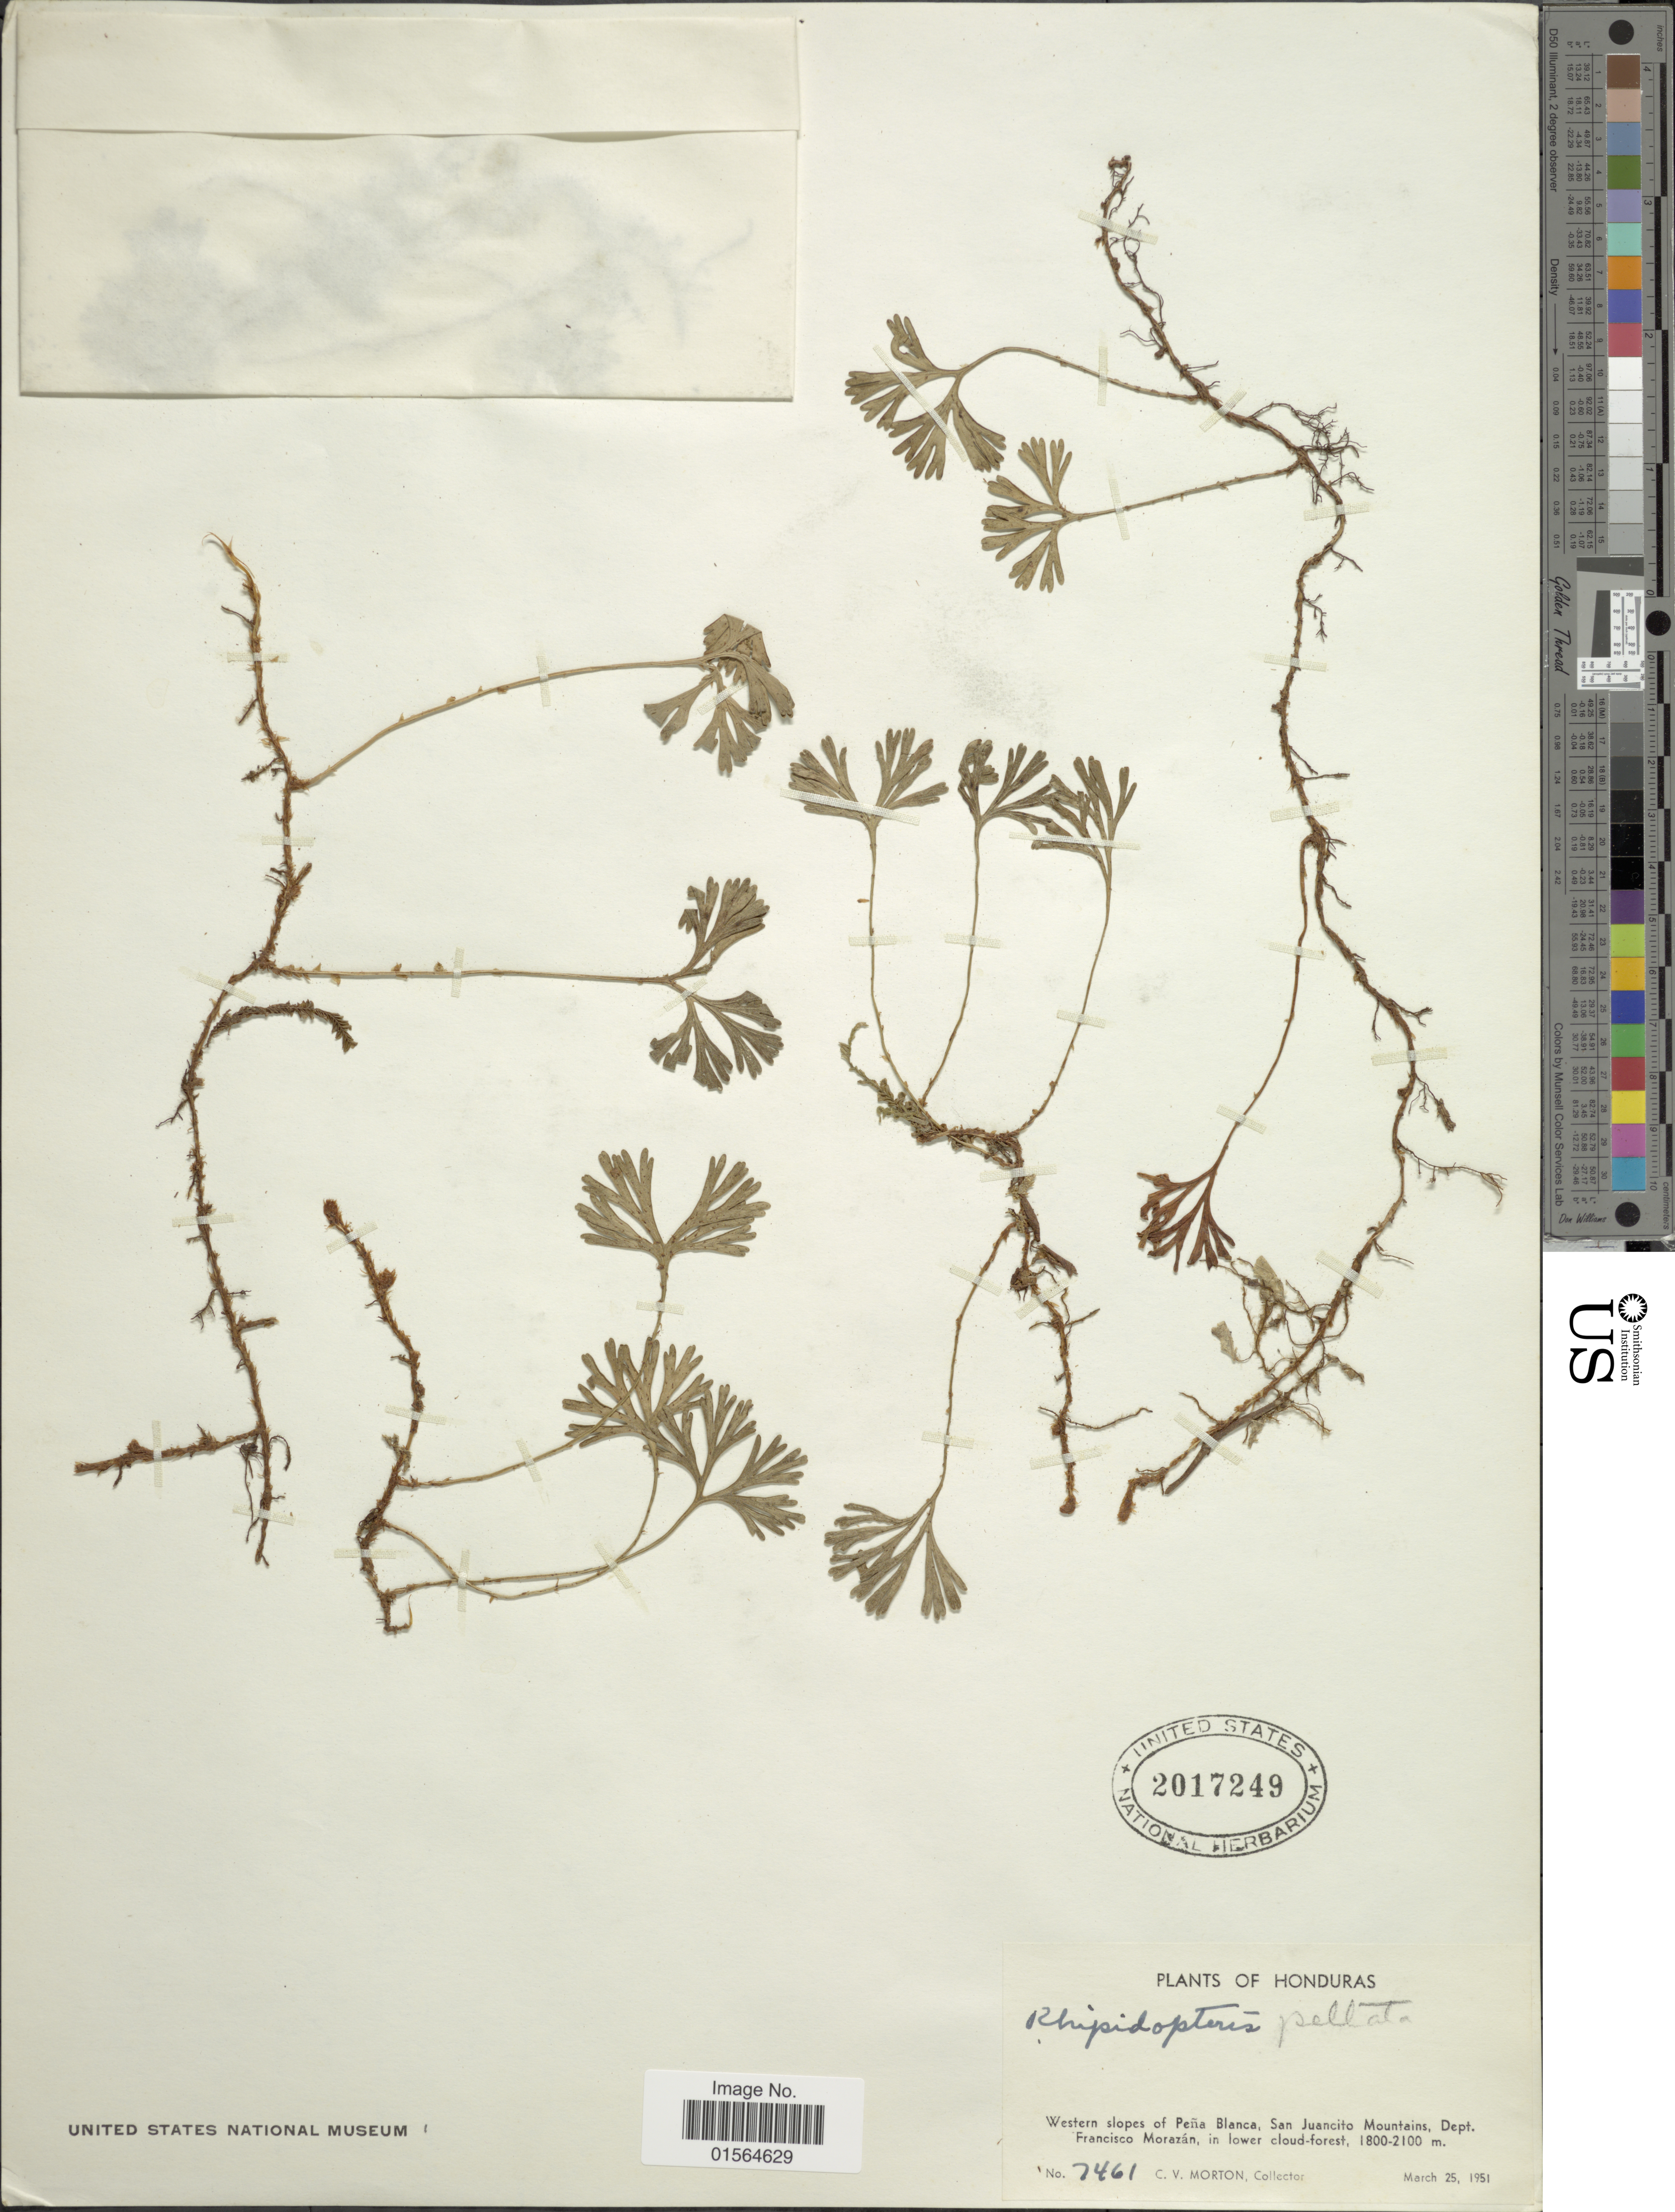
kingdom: Plantae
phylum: Tracheophyta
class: Polypodiopsida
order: Polypodiales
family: Dryopteridaceae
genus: Elaphoglossum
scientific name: Elaphoglossum peltatum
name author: (Sw.) Urb.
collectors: C. V. Morton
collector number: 7461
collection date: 1951-03-25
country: Honduras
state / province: Fco. Morazán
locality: Western Slopes of Pena Blanca, San Juancito Mountains, in lower cloud forest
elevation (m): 1800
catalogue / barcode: US 2017249